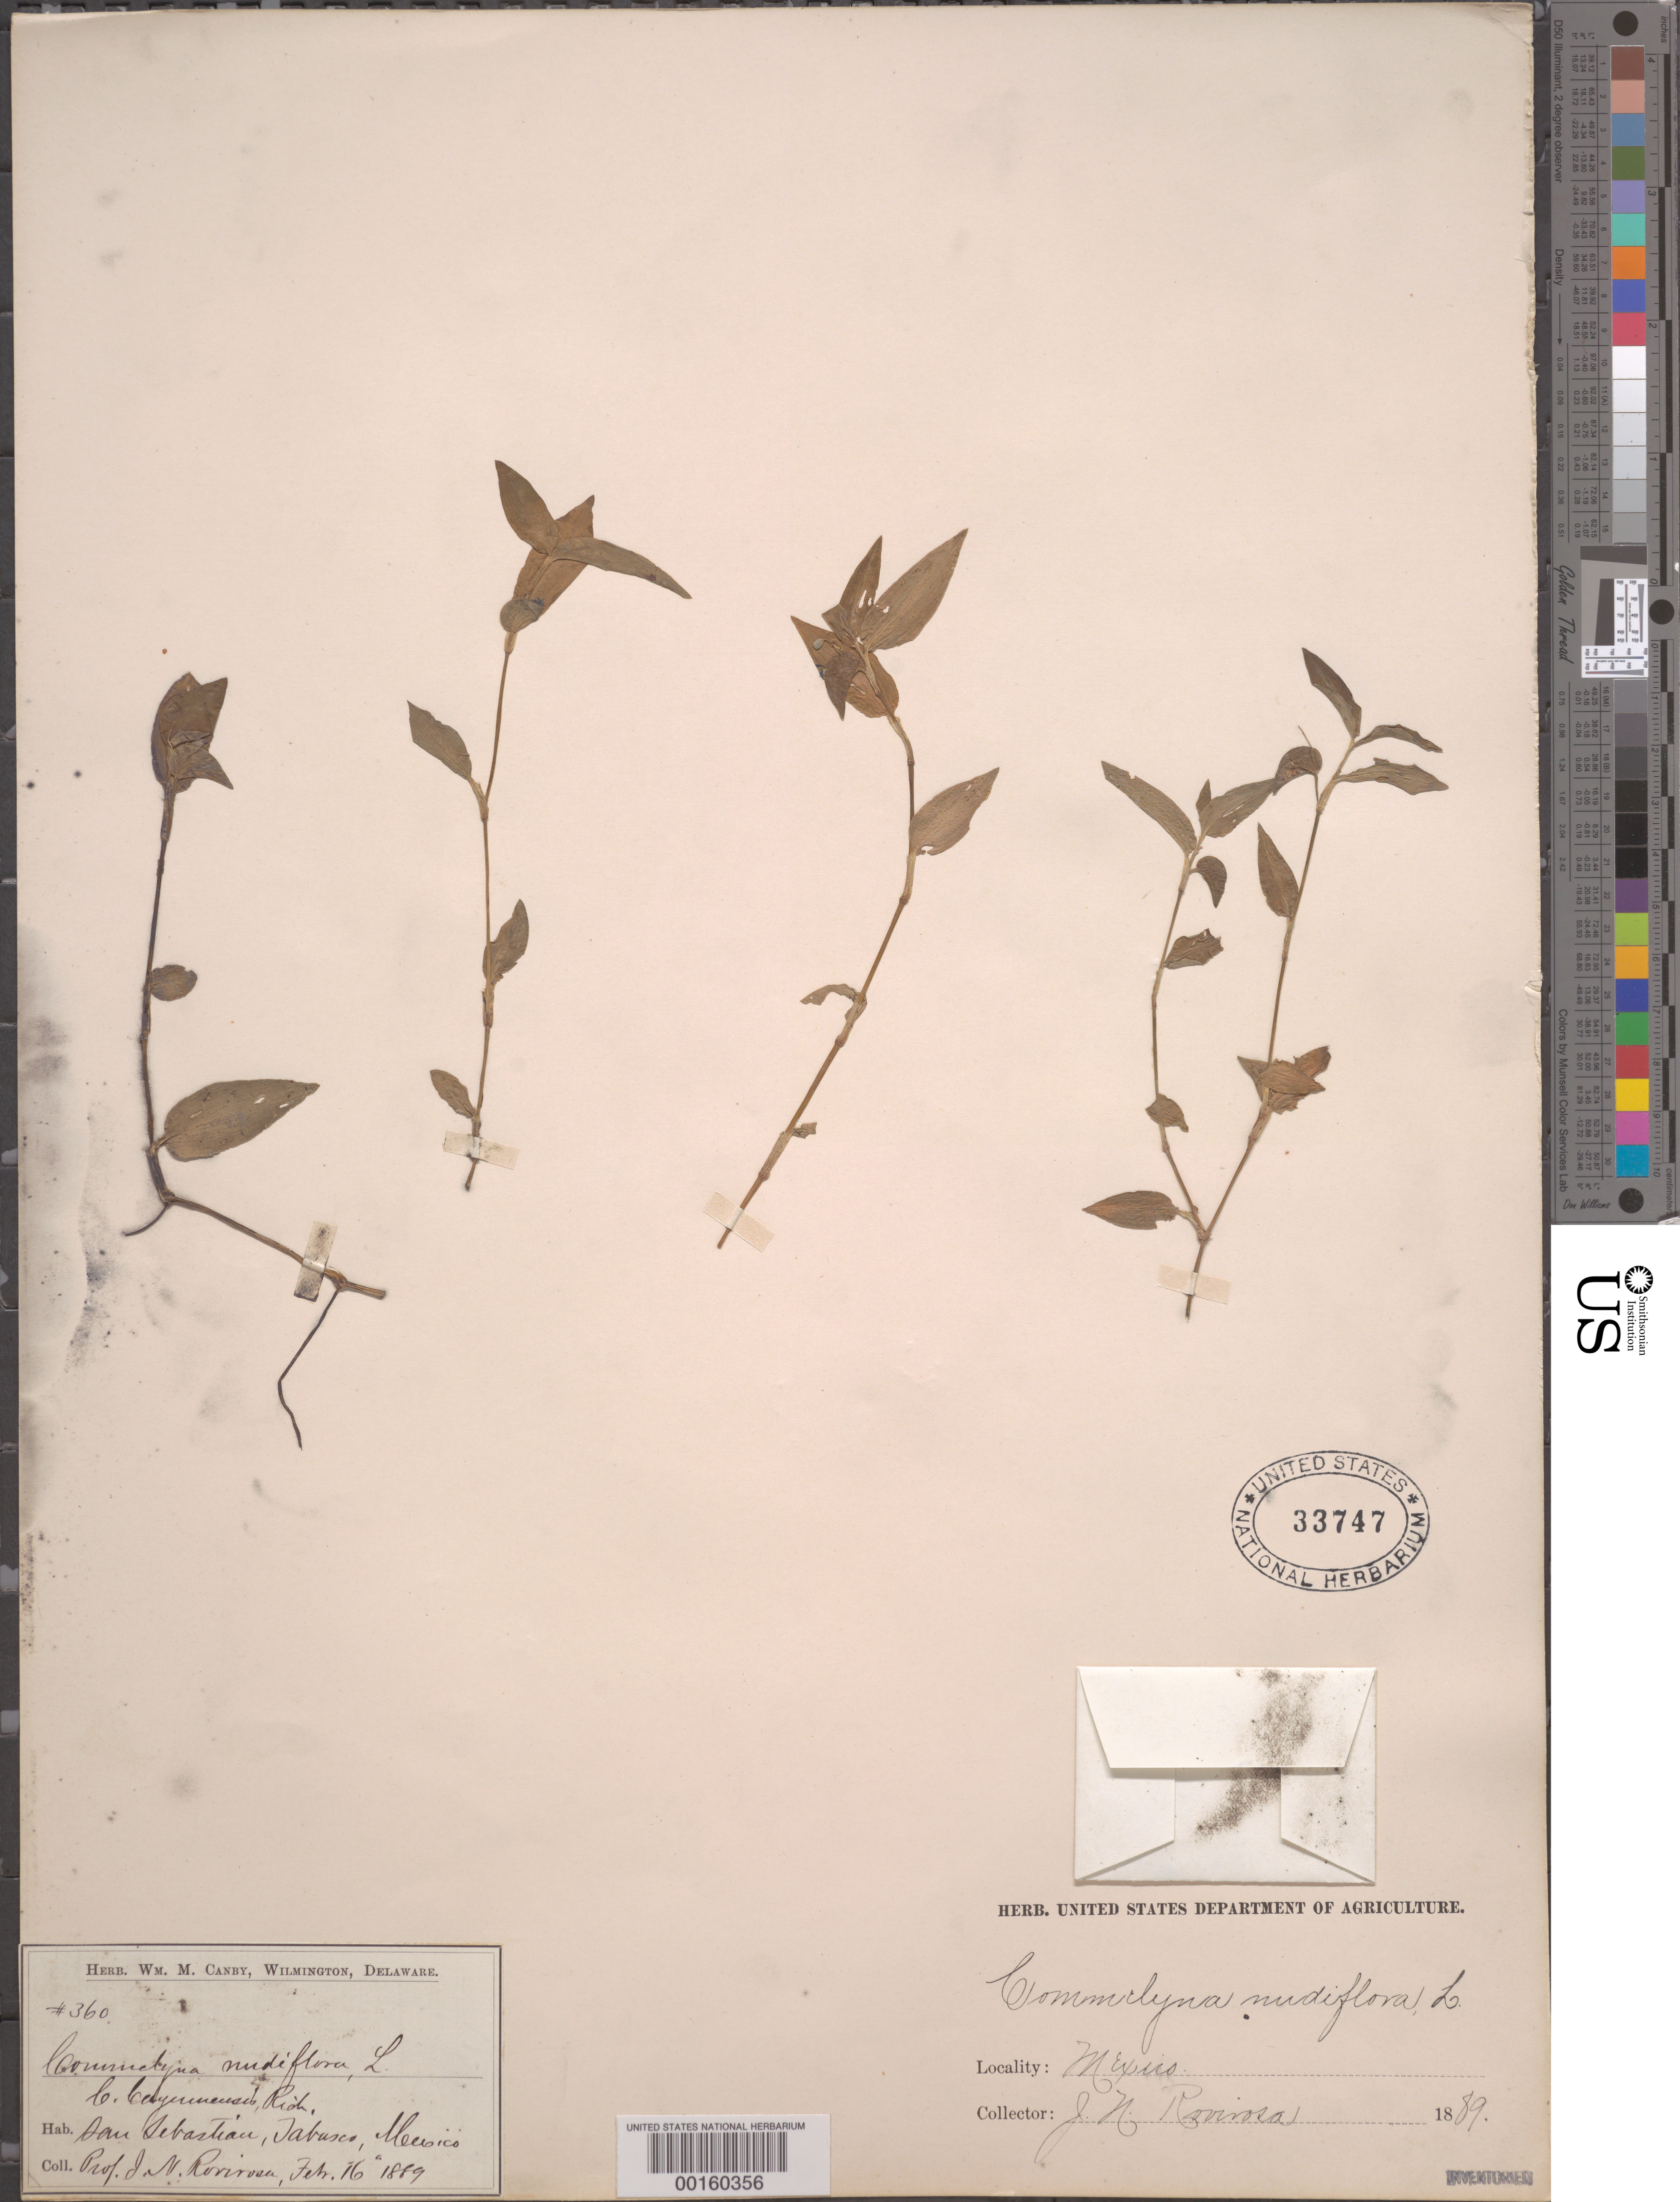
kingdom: Plantae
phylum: Tracheophyta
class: Liliopsida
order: Commelinales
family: Commelinaceae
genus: Commelina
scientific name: Commelina diffusa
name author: Burm. f.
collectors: J. N. Rovirosa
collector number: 360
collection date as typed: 16 Feb 1889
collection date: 1889-02-16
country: Mexico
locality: San sebastian, tabasco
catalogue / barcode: US 33747